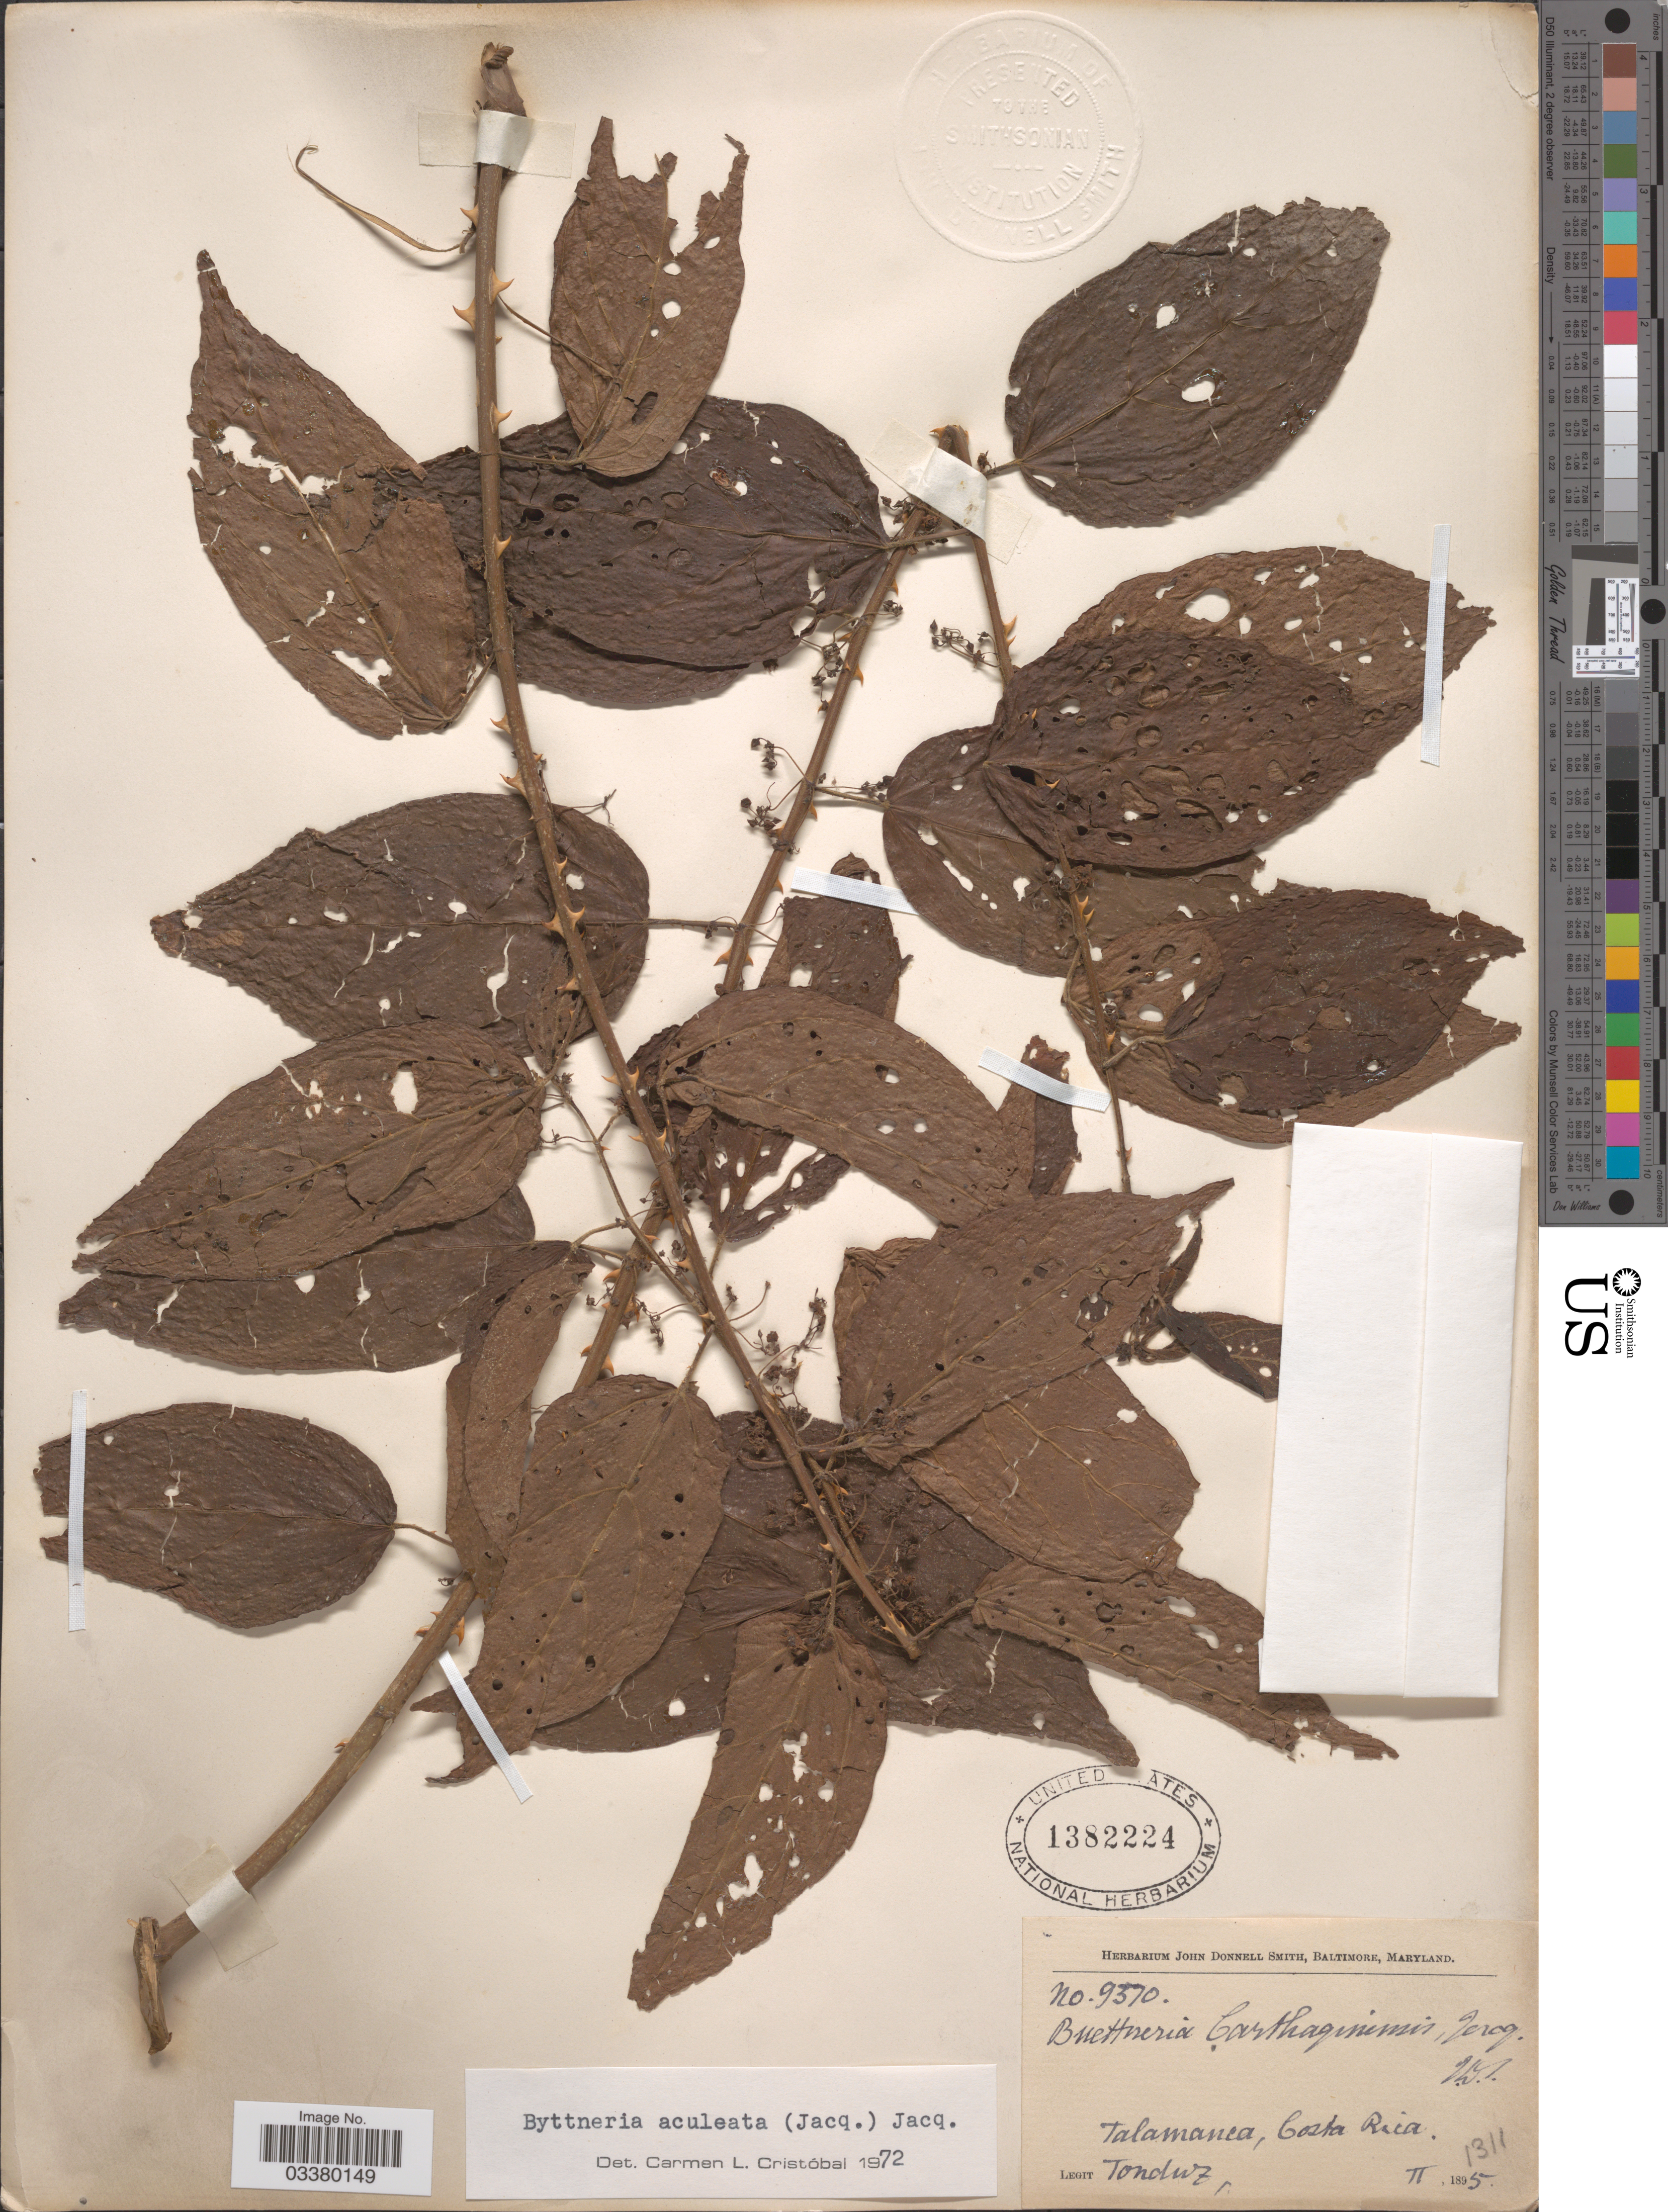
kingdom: Plantae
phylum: Tracheophyta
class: Magnoliopsida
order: Malvales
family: Malvaceae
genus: Byttneria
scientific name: Byttneria aculeata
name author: (Jacq.) Jacq.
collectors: Tonduz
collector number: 9370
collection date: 1895-02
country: Costa Rica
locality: Talamanca.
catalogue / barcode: US 1382224